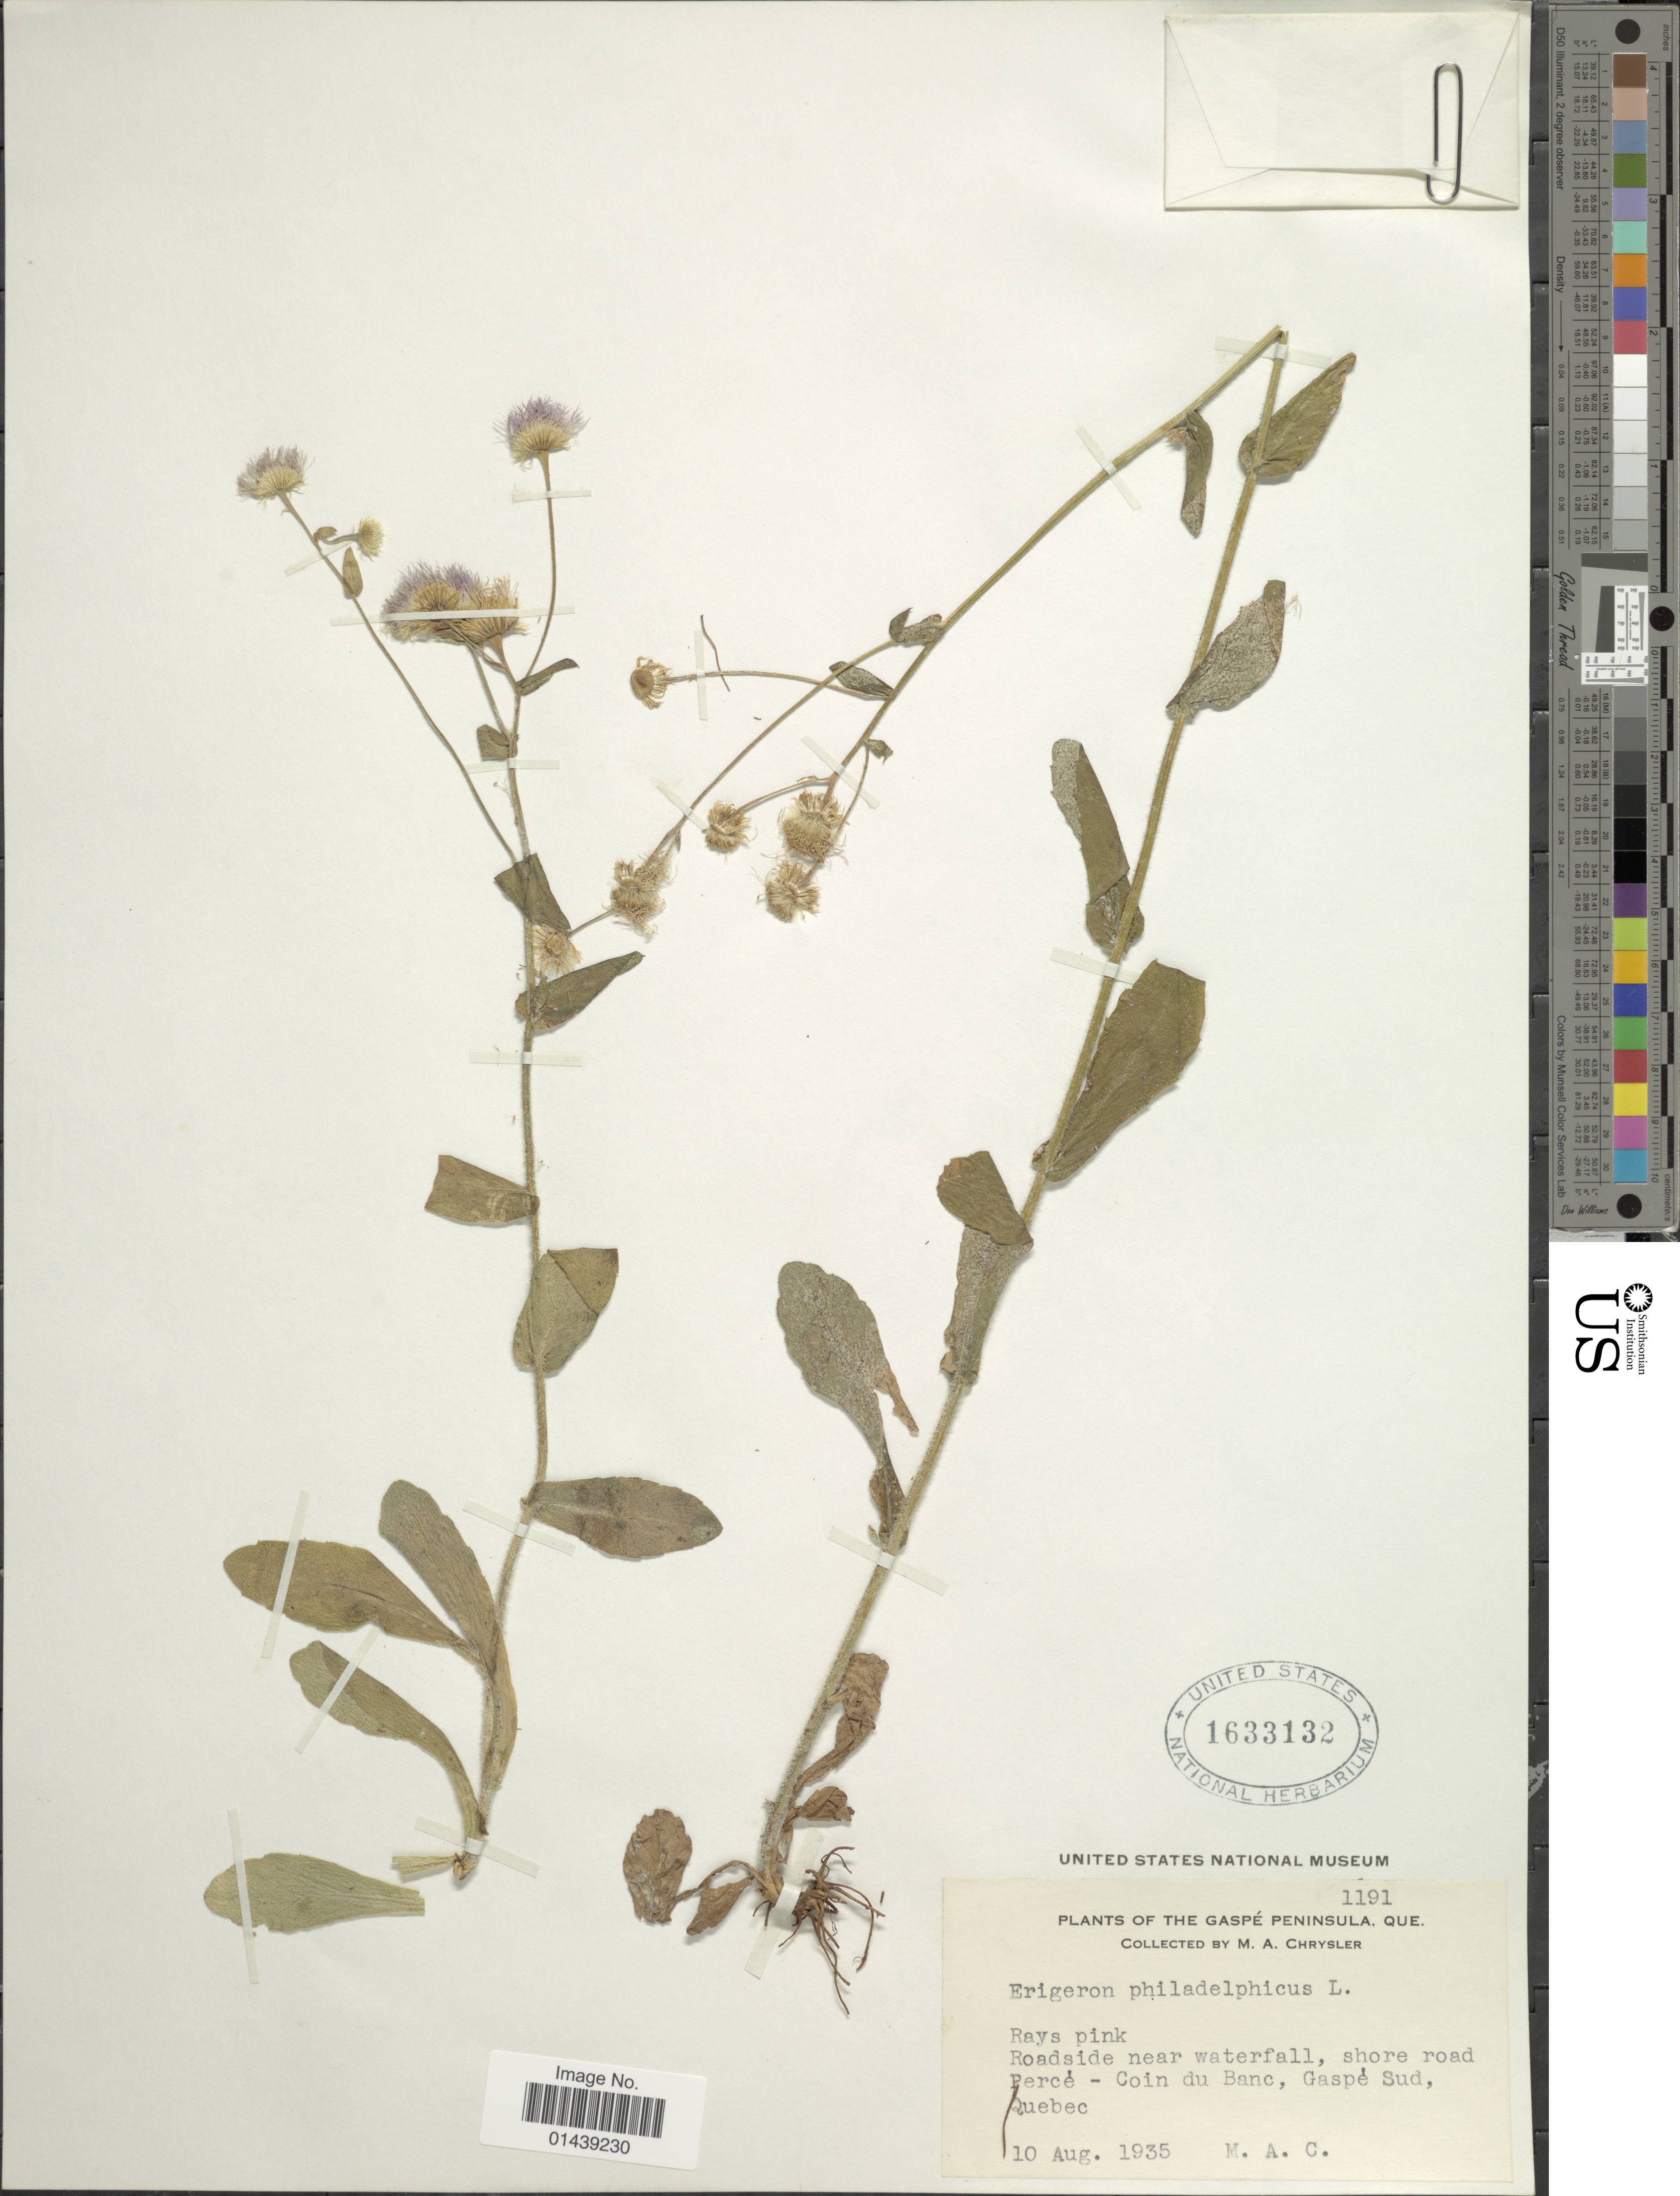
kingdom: Plantae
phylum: Tracheophyta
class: Magnoliopsida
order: Asterales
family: Asteraceae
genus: Erigeron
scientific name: Erigeron philadelphicus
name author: L.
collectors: M. A. Chrysler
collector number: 1191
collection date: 1935-08-10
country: Canada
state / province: Quebec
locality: The Gaspé Peninsula. Roadside near waterfall, shore road Percé - Coin du Banc, Gaspé Sud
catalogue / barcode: US 1633132